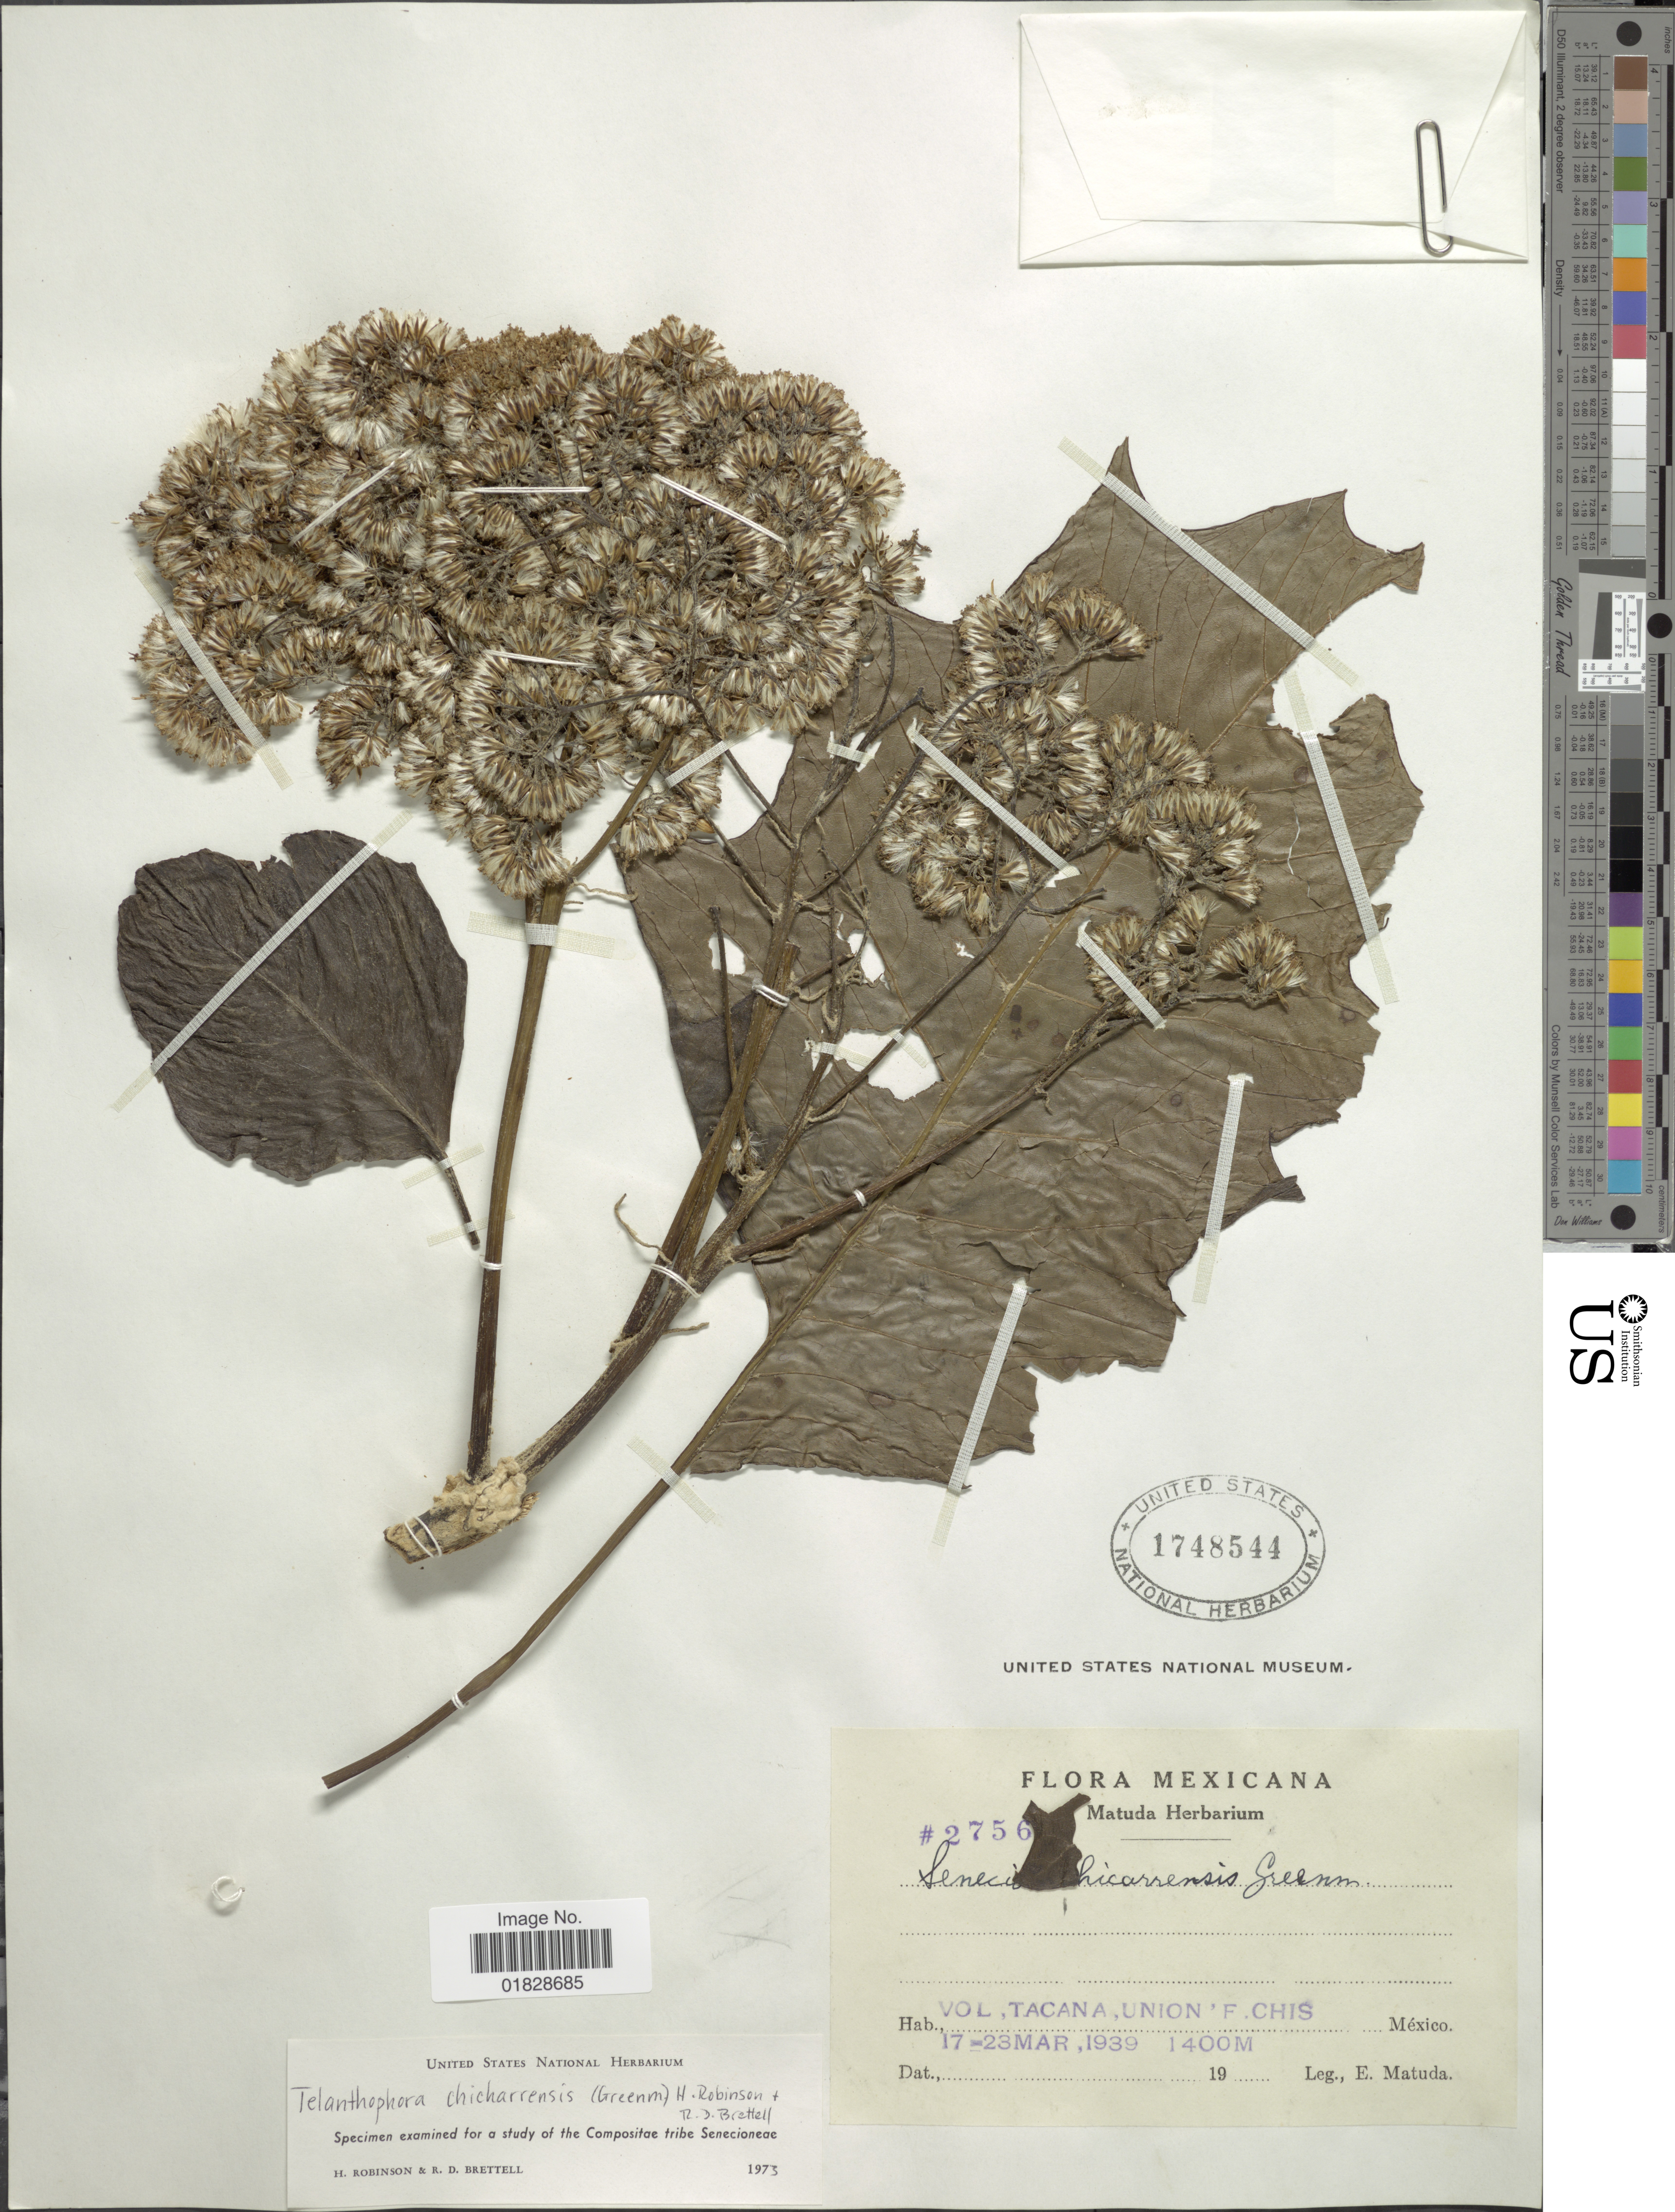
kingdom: Plantae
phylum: Tracheophyta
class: Magnoliopsida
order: Asterales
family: Asteraceae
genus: Telanthophora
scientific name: Telanthophora chicharrensis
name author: (Greenm.) H. Rob. & Brettell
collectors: E. Matuda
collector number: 2756*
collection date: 1939-03-17/1939-03-23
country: Mexico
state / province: Chiapas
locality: Vol, tacana, Union'F, Chis.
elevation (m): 1400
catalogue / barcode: US 1748544